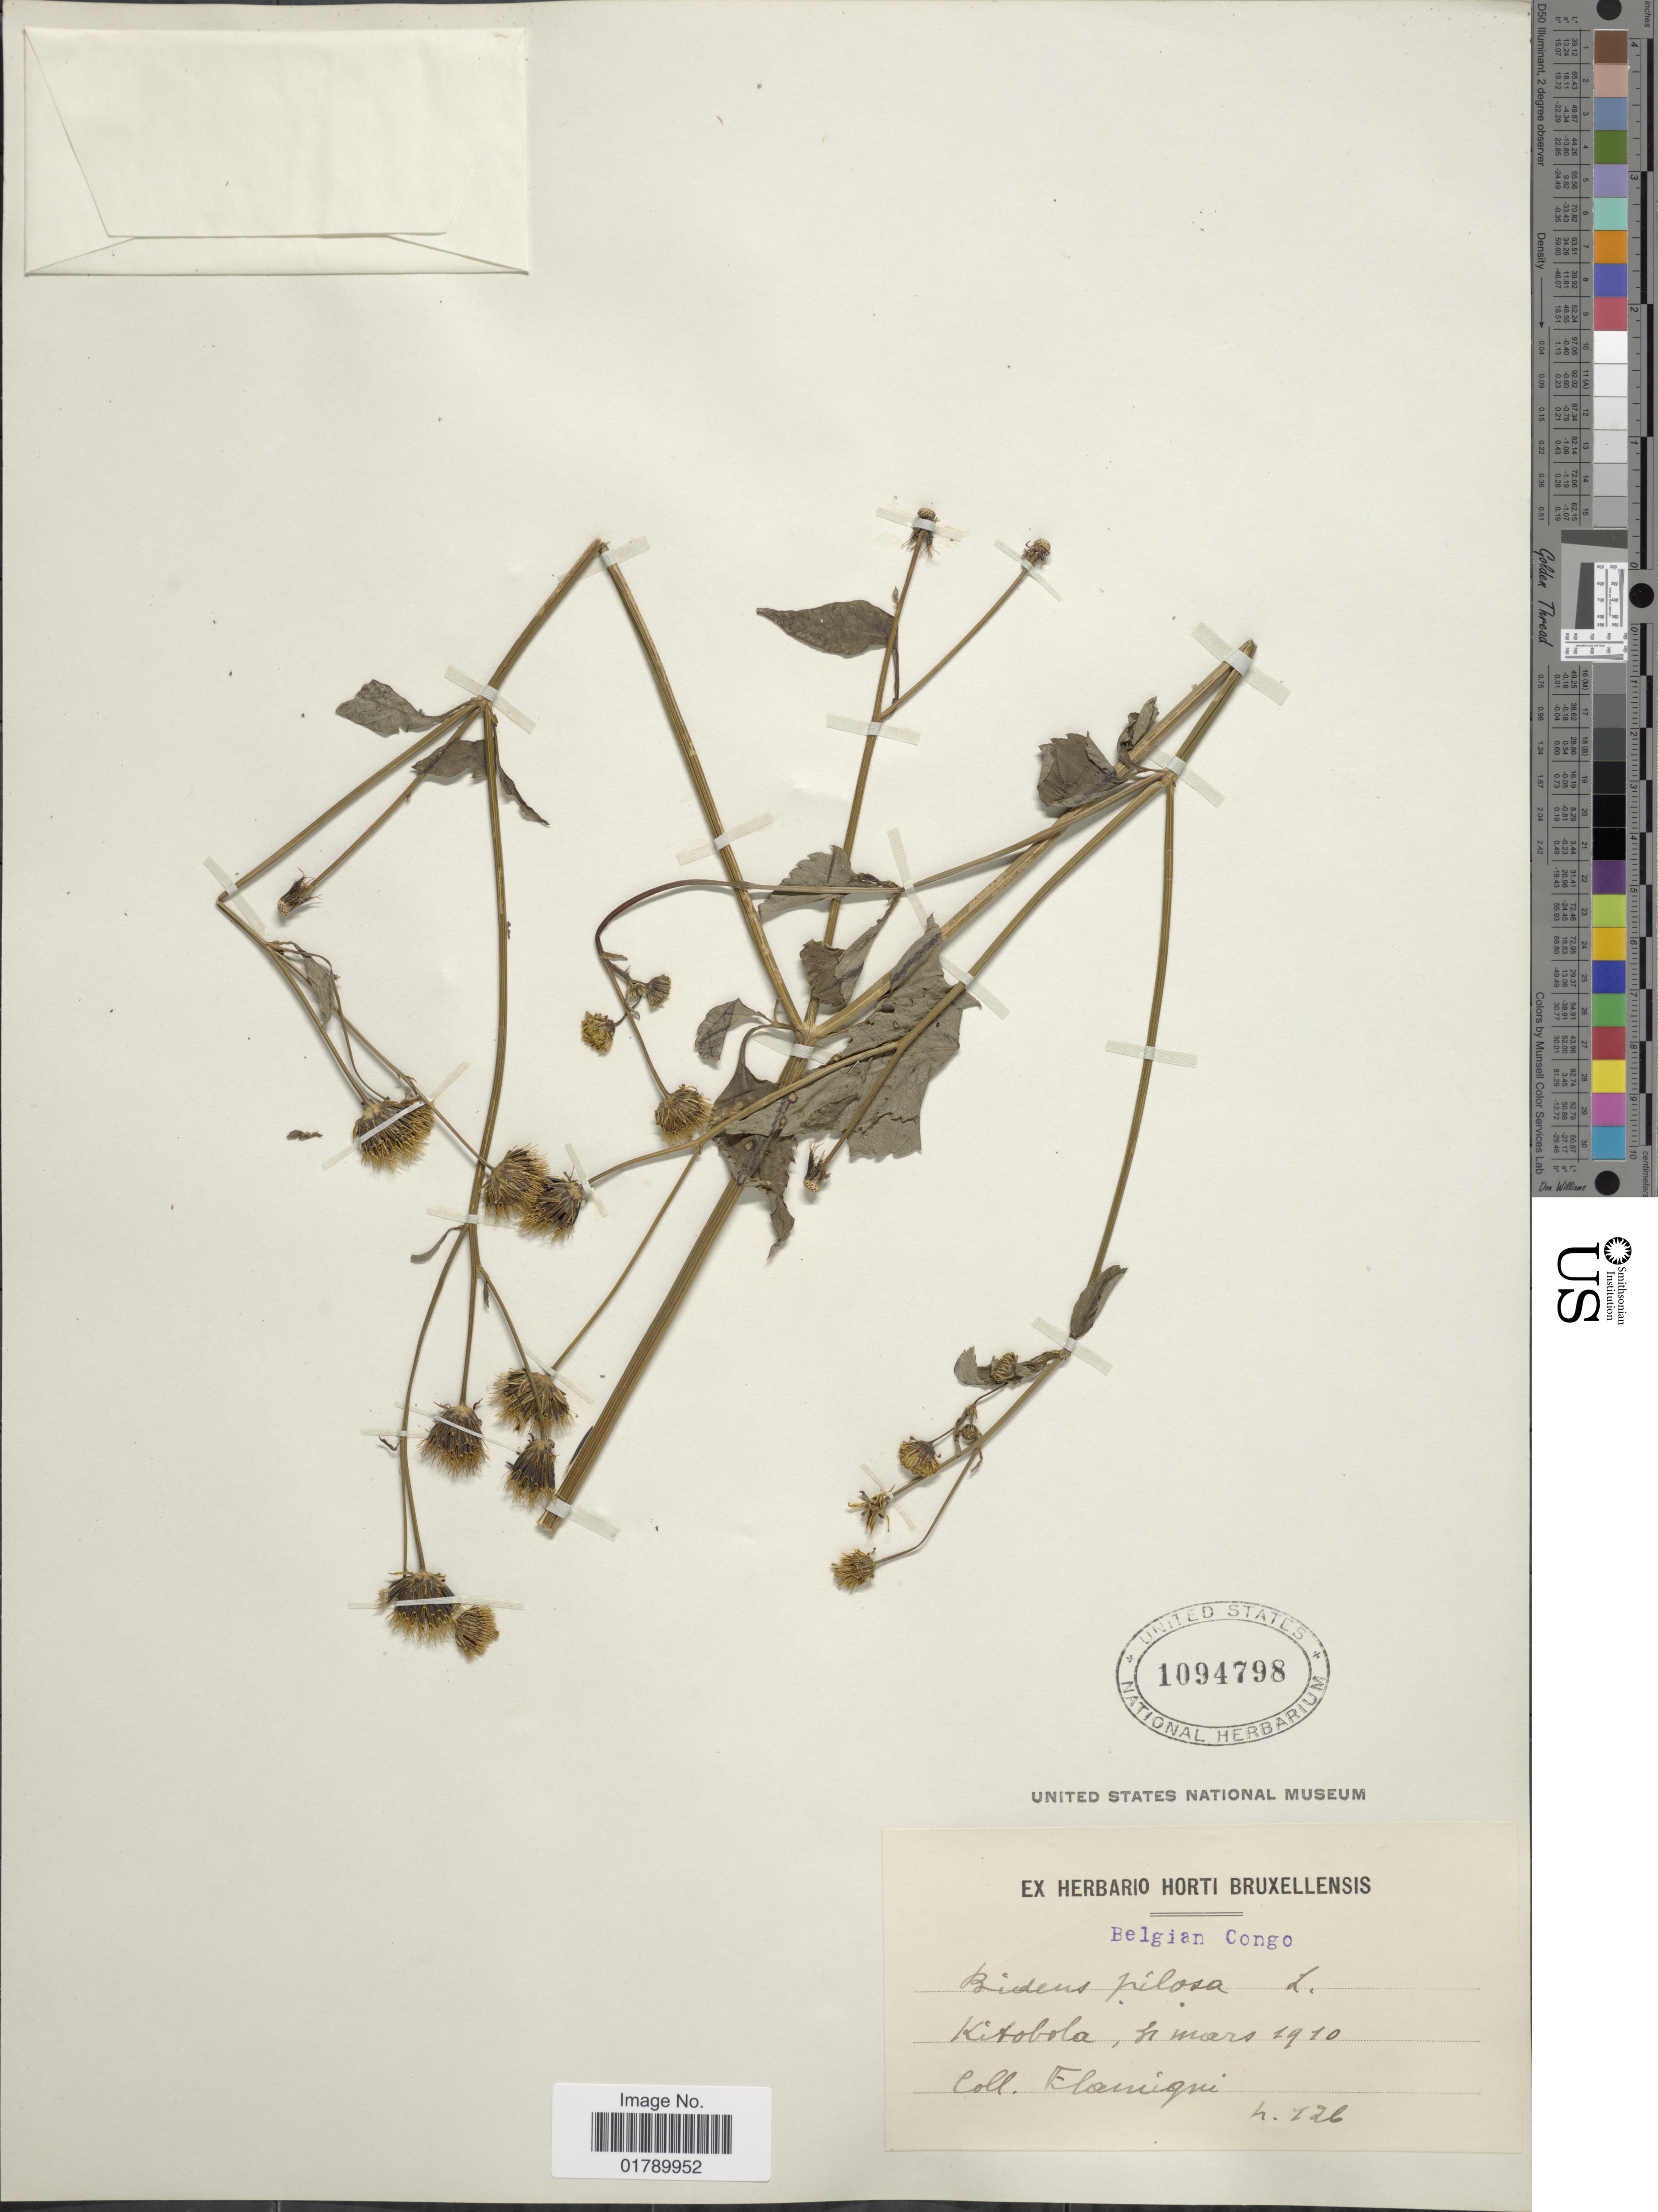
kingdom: Plantae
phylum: Tracheophyta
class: Magnoliopsida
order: Asterales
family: Asteraceae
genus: Bidens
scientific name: Bidens pilosa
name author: L.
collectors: -. Flamiqni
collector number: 126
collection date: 1910-03-31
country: Congo, Democratic Republic of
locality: Belgian Congo. Kitobola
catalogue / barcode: US 1094798